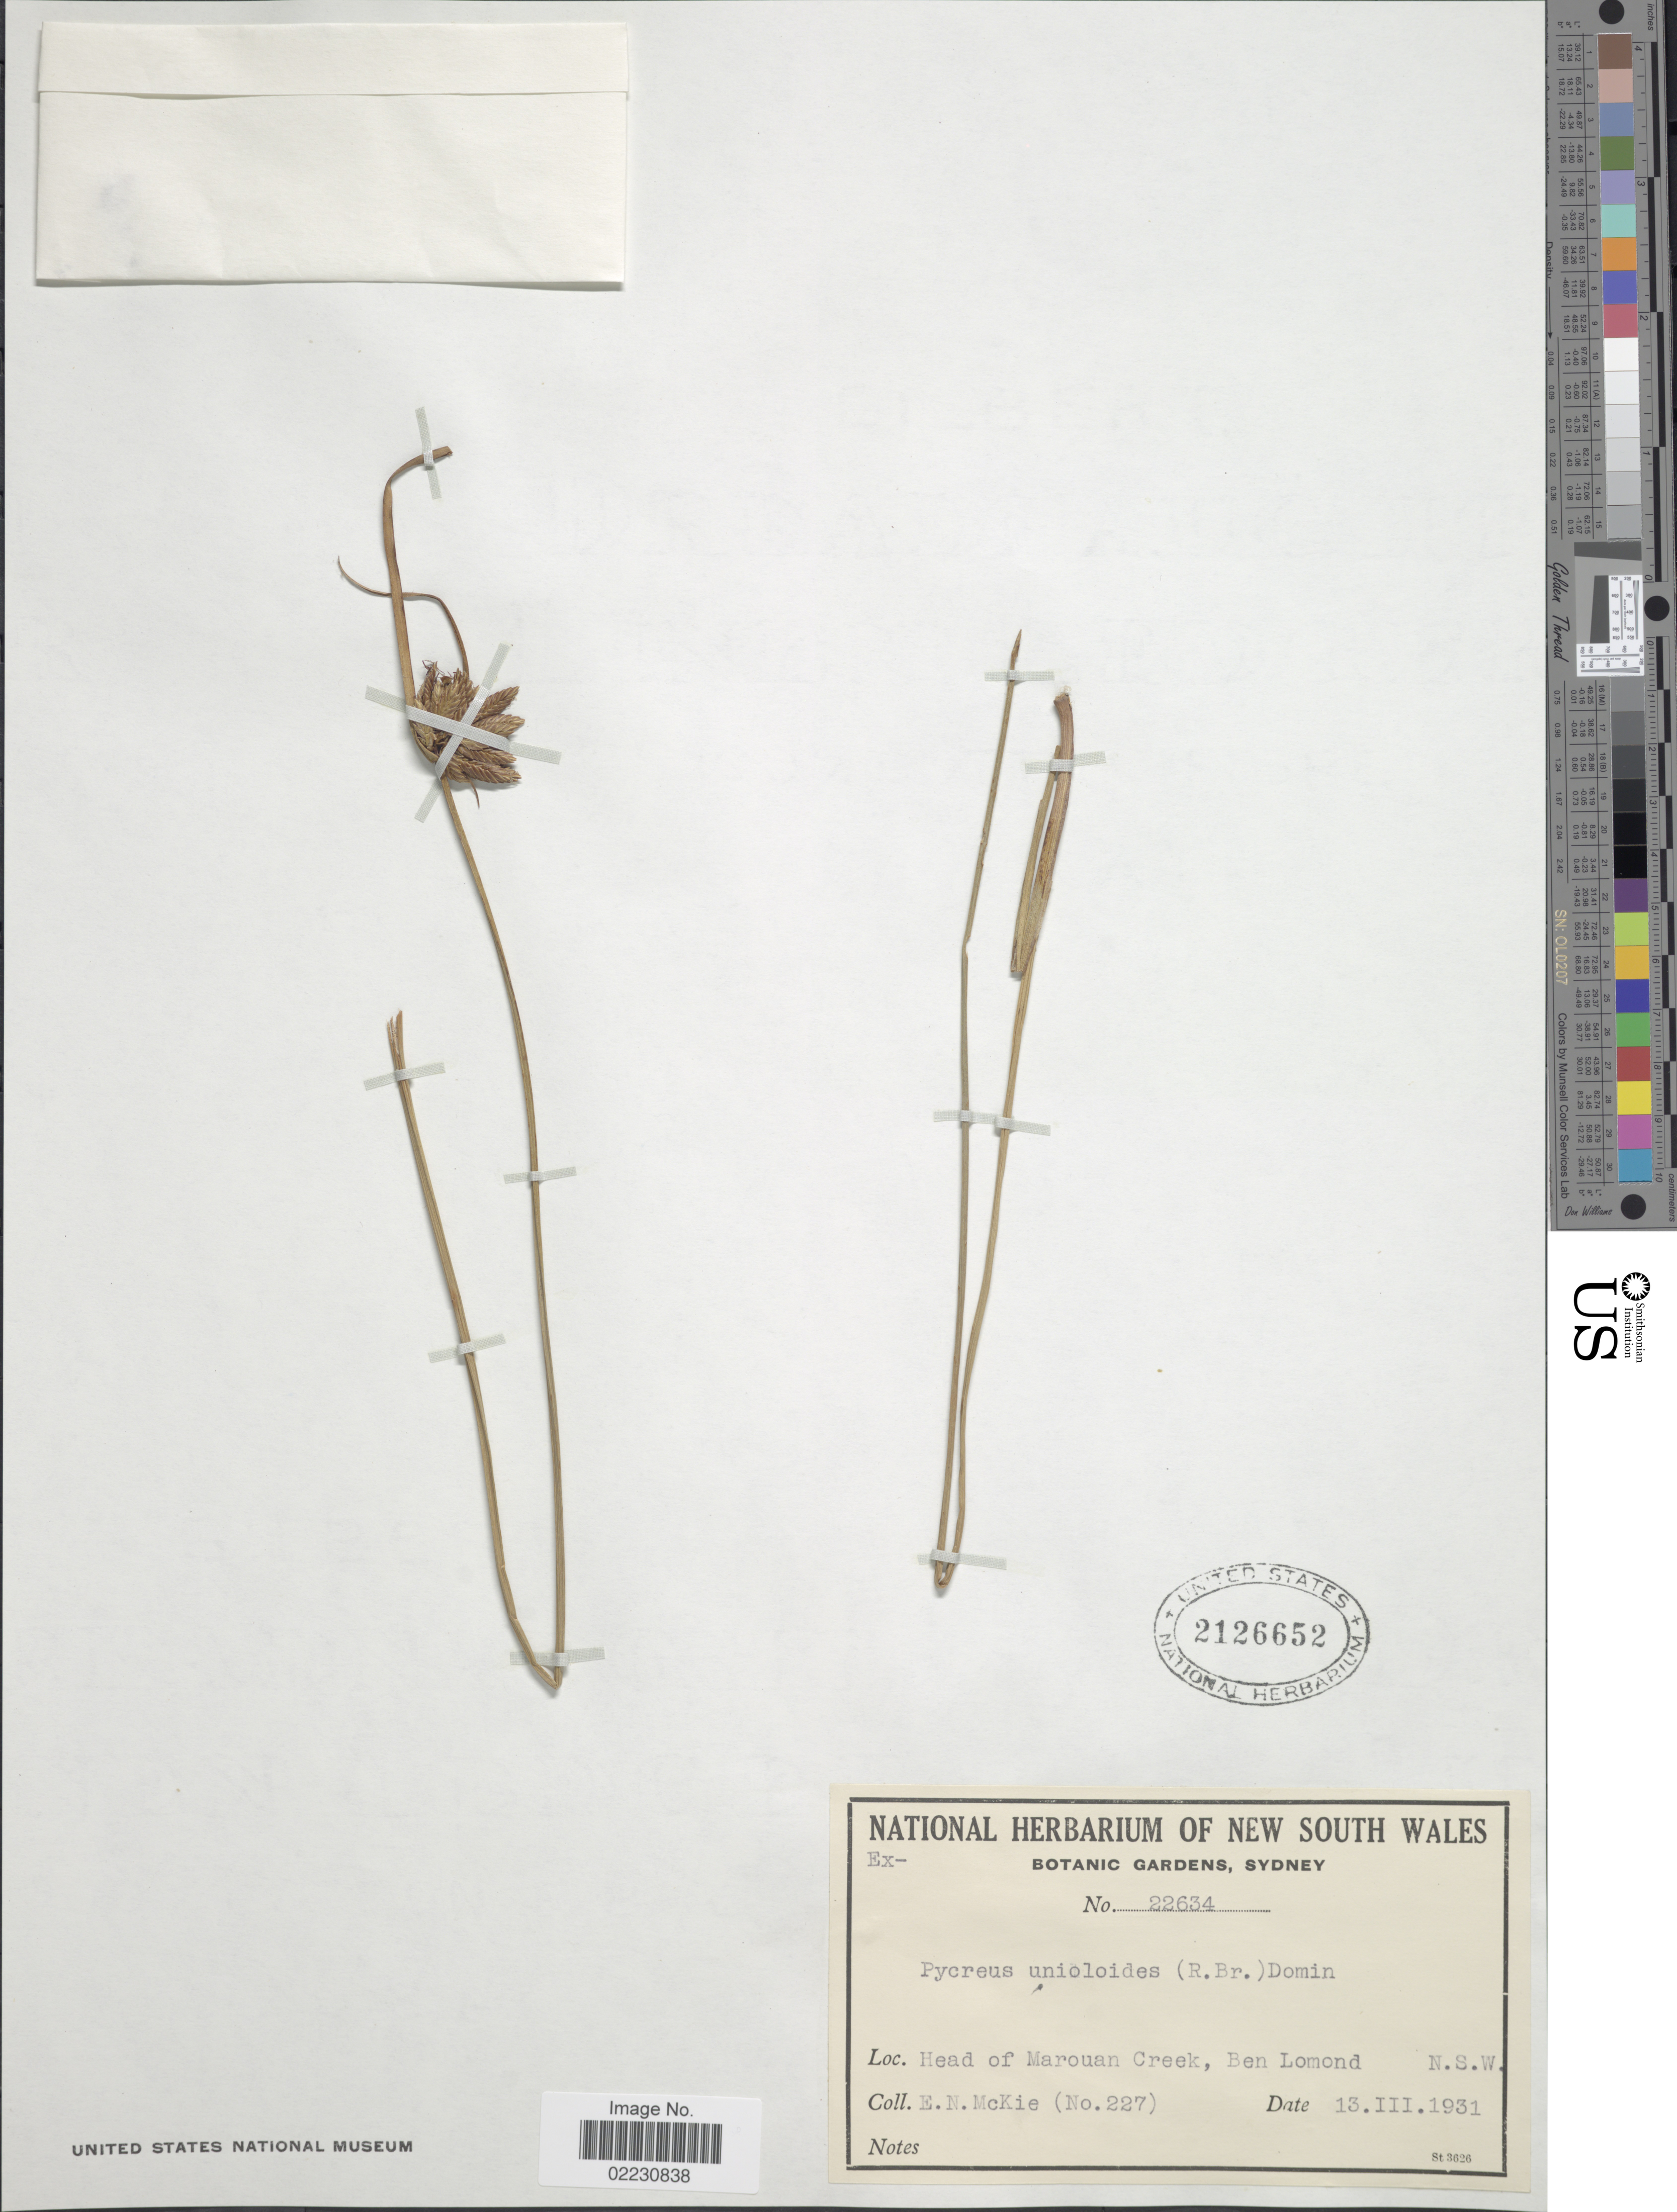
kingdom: Plantae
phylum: Tracheophyta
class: Liliopsida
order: Poales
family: Cyperaceae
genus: Cyperus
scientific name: Cyperus unioloides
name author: R. Br.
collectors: E. McKie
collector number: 227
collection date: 1931-03-13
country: Australia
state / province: New South Wales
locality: Head of Marouan Creek, Ben Lomond, N.S.W.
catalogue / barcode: US 2126652